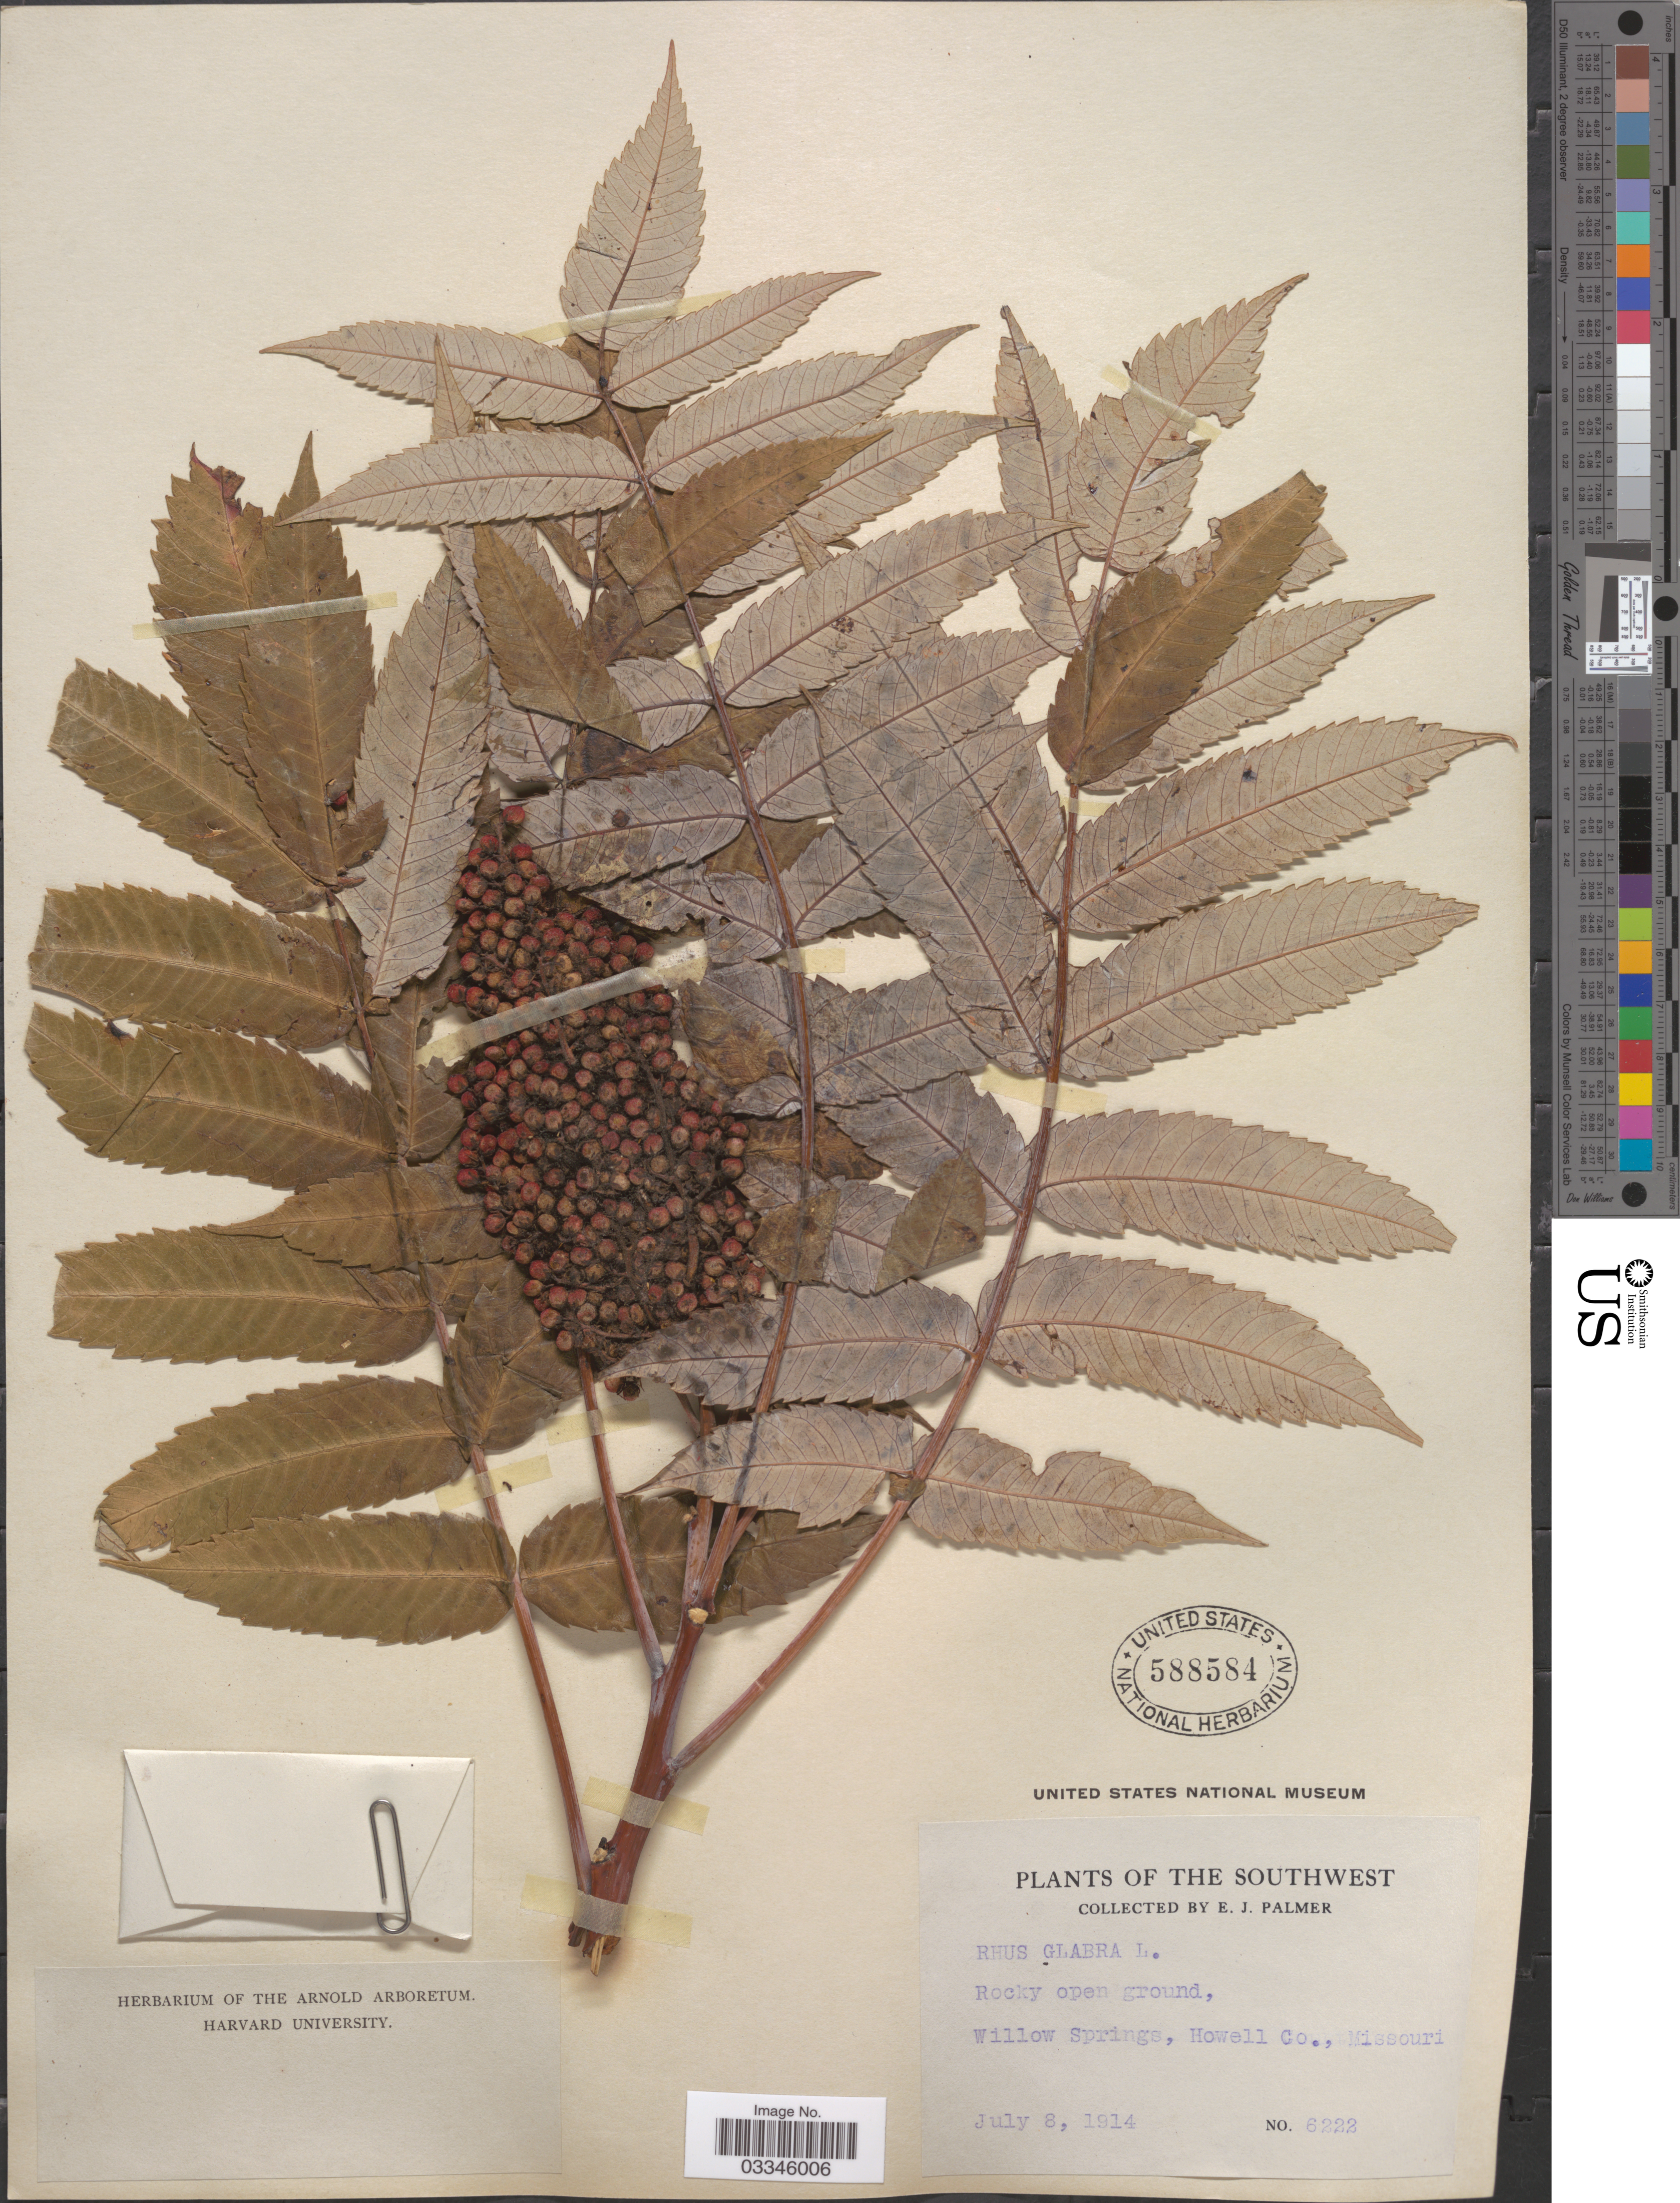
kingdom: Plantae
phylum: Tracheophyta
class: Magnoliopsida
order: Sapindales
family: Anacardiaceae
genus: Rhus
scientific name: Rhus glabra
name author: L.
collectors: E. J. Palmer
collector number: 6222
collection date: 1914-07-08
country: United States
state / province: Missouri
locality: The Southwest. Willow Springs, Howell Co.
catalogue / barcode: US 588584